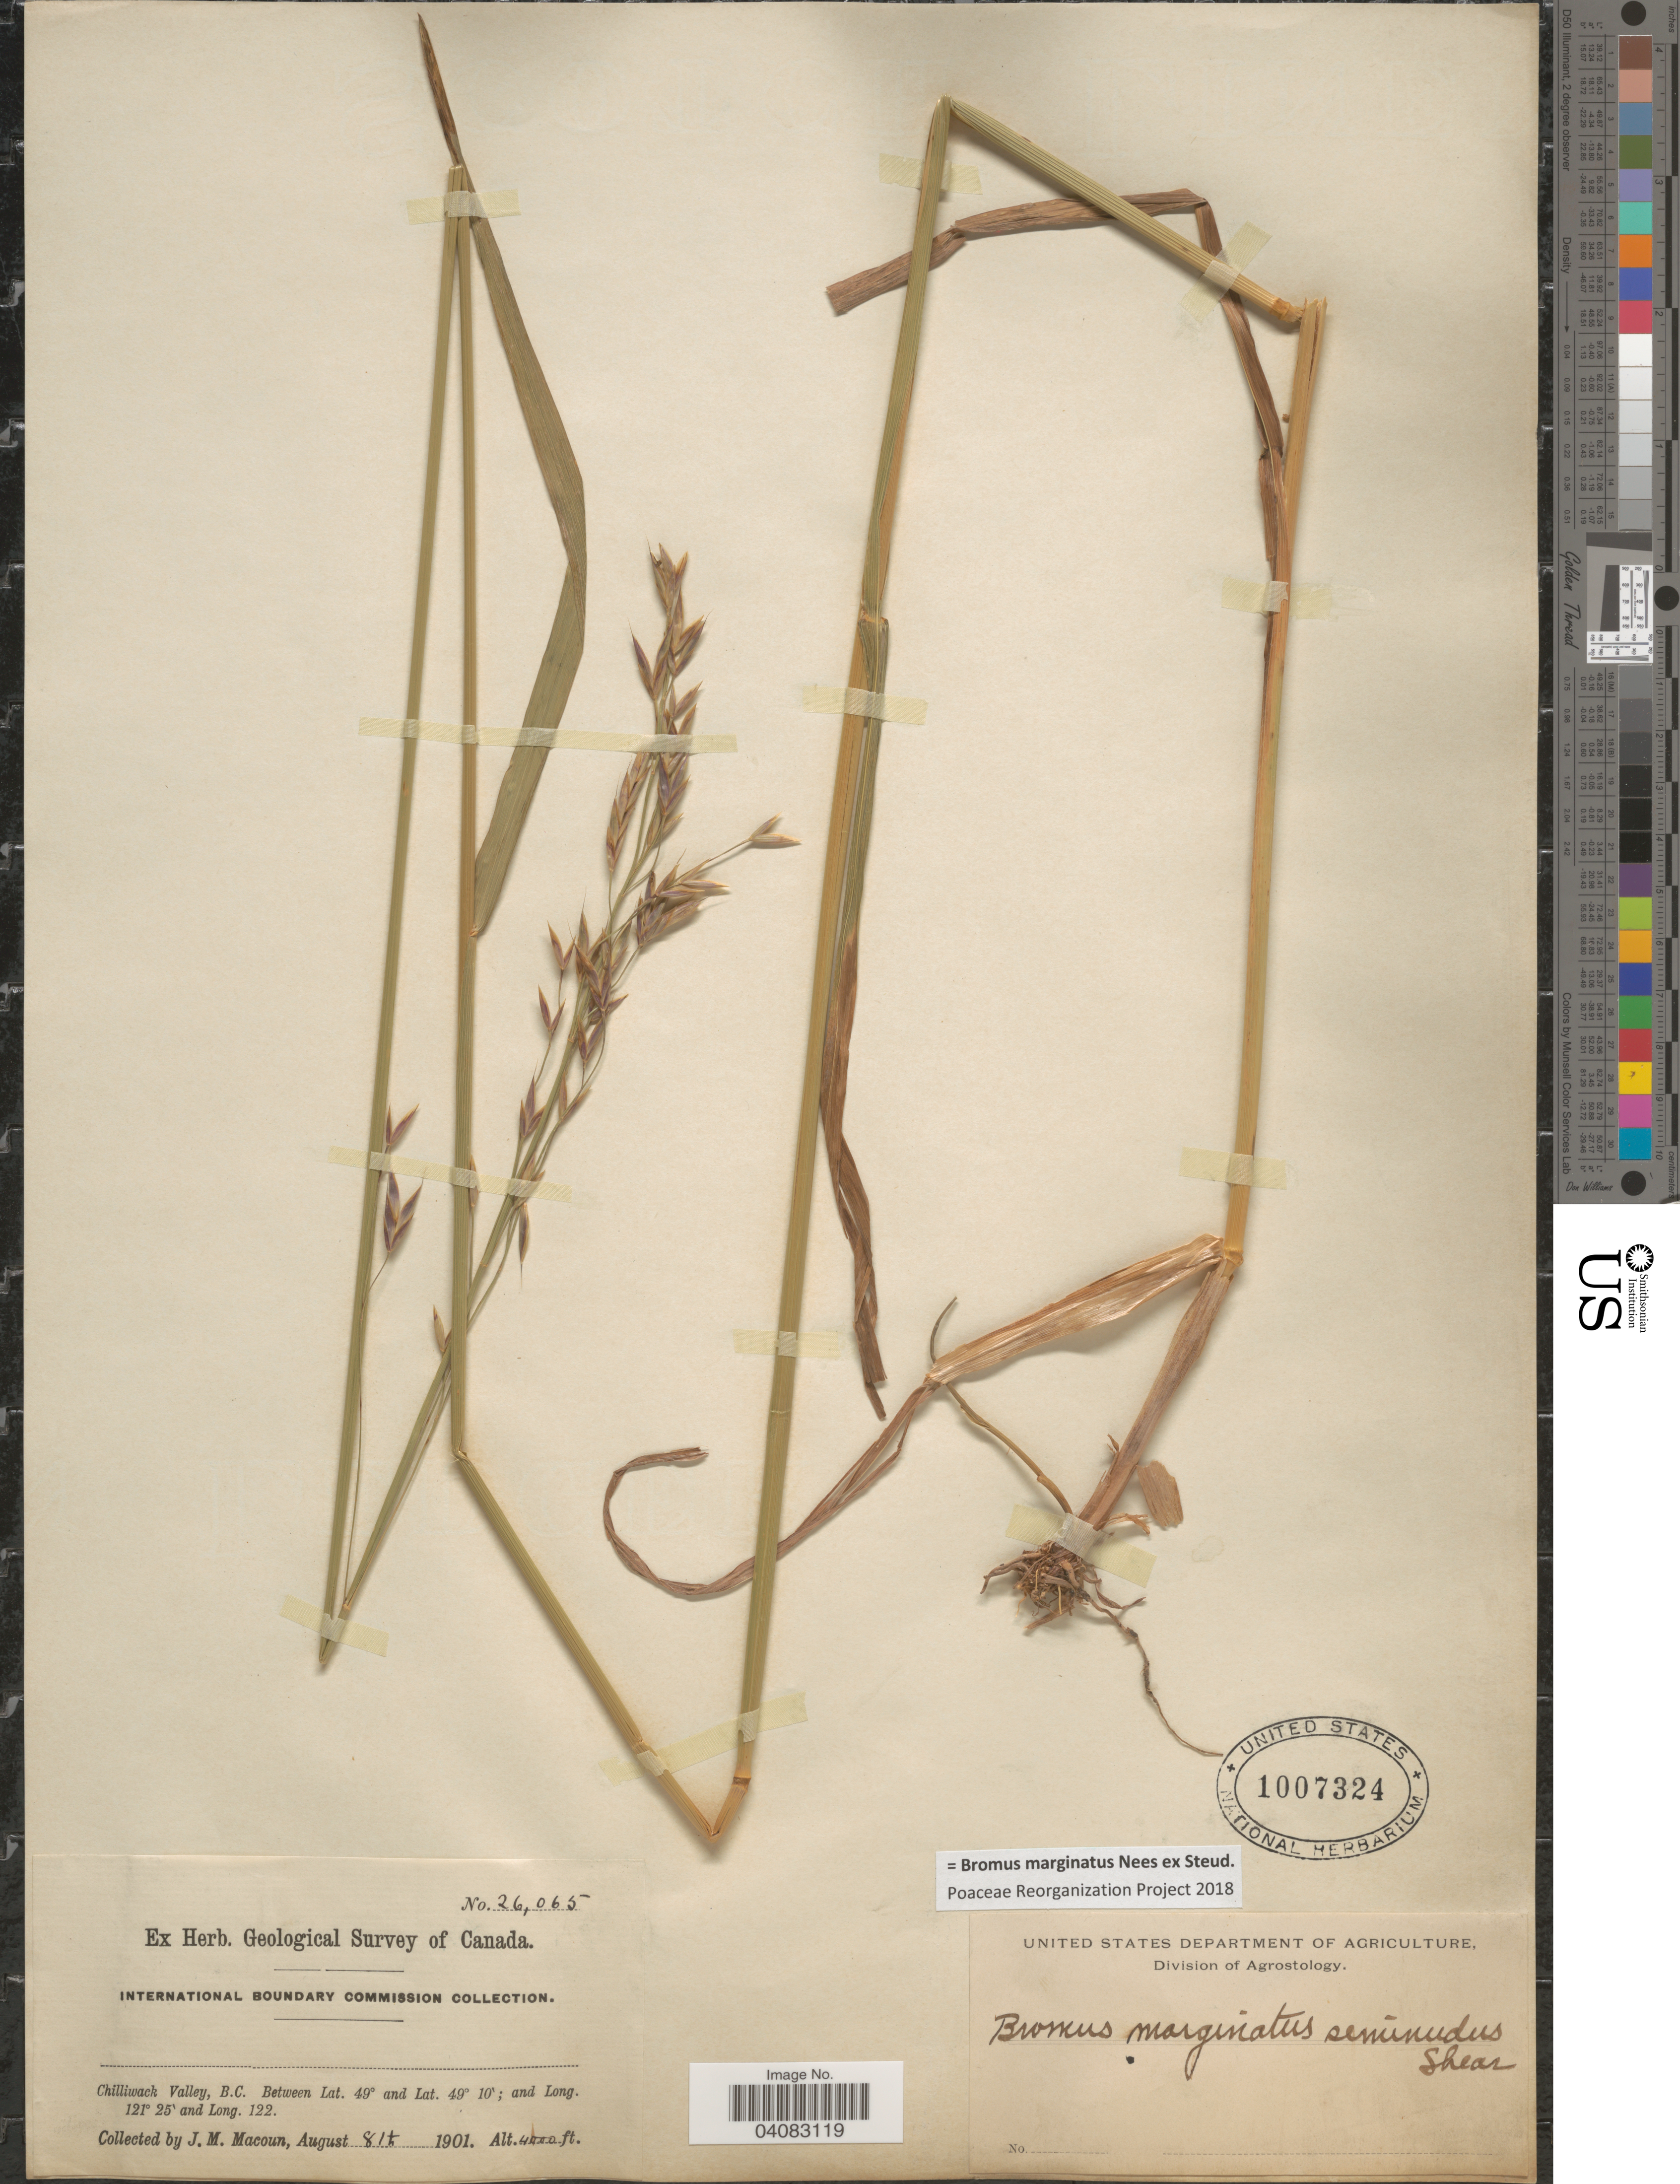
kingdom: Plantae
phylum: Tracheophyta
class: Liliopsida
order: Poales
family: Poaceae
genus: Bromus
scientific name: Bromus marginatus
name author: Nees ex Steud.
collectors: J. M. Macoun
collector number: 26065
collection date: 1901-08-08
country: Canada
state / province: British Columbia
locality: Geological Survey of Canada. Chilliwack Valley.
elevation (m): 1219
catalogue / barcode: US 1007324